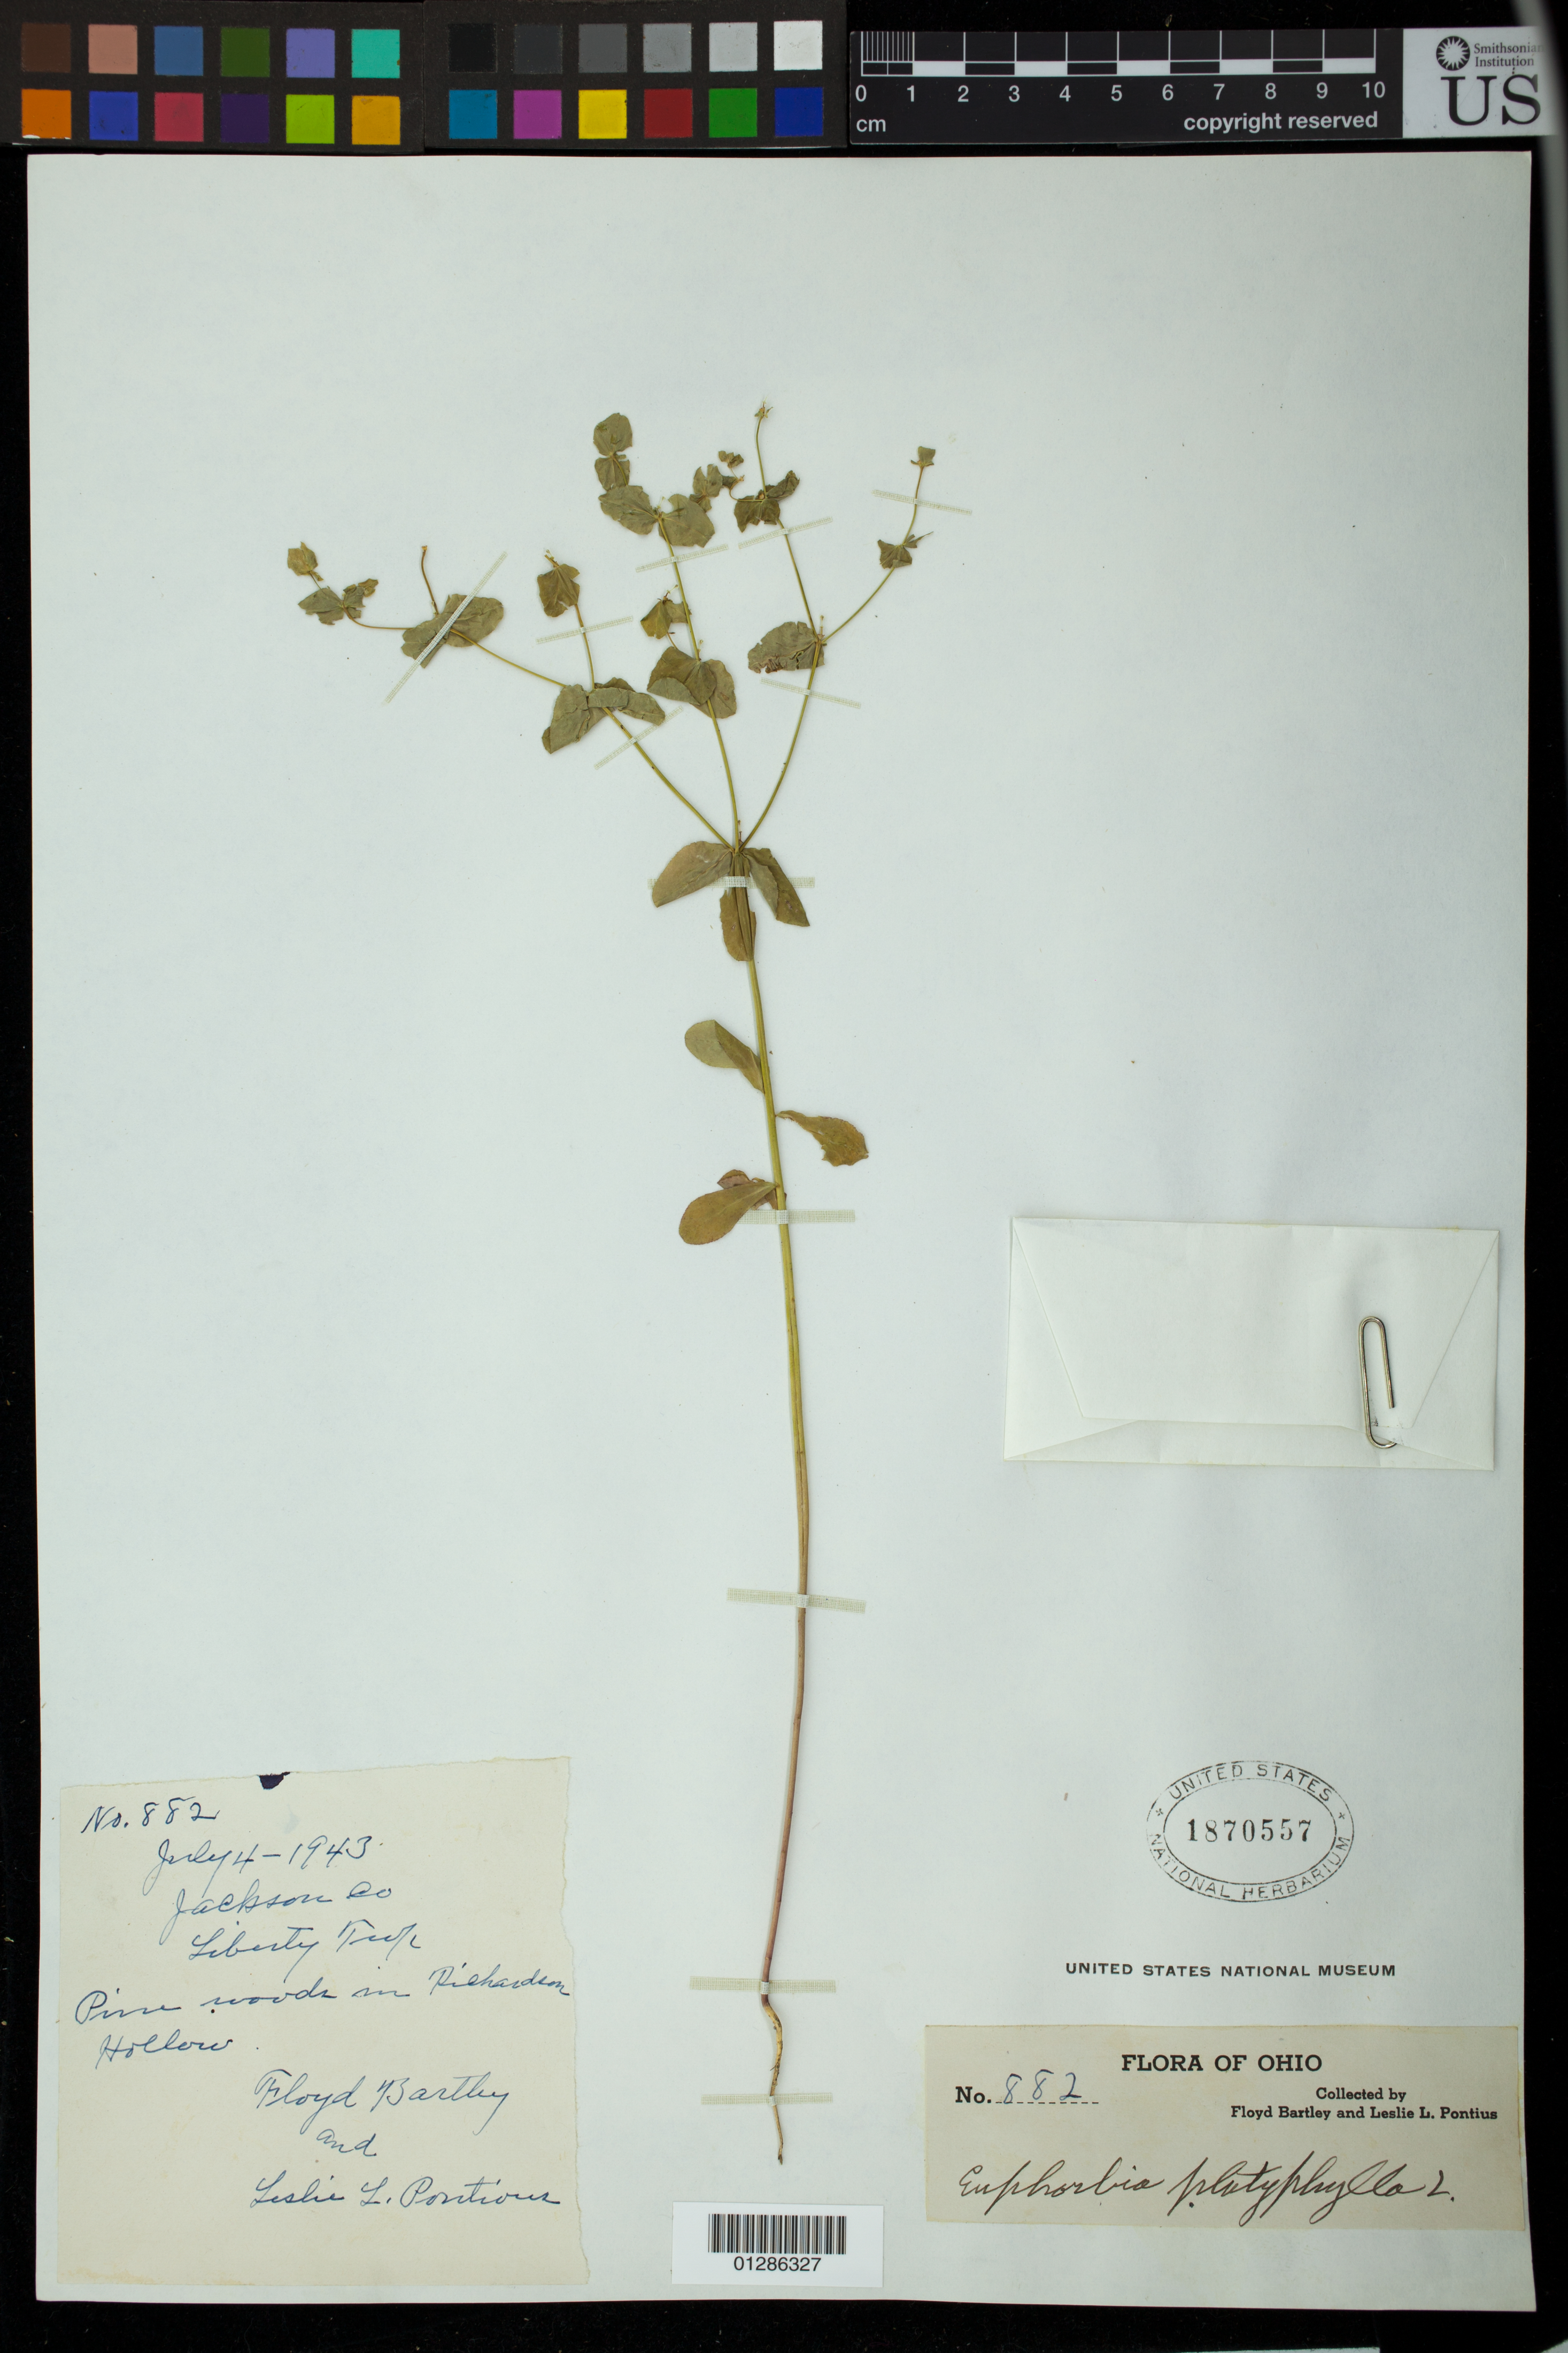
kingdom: Plantae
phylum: Tracheophyta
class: Magnoliopsida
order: Malpighiales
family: Euphorbiaceae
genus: Euphorbia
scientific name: Euphorbia platyphyllos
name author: L.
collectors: F. Bartley & L. Pontius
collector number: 882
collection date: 1943-07-04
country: United States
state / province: Ohio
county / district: Jackson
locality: Liberty TW/L, in Richardson Hollow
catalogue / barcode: US 1870557